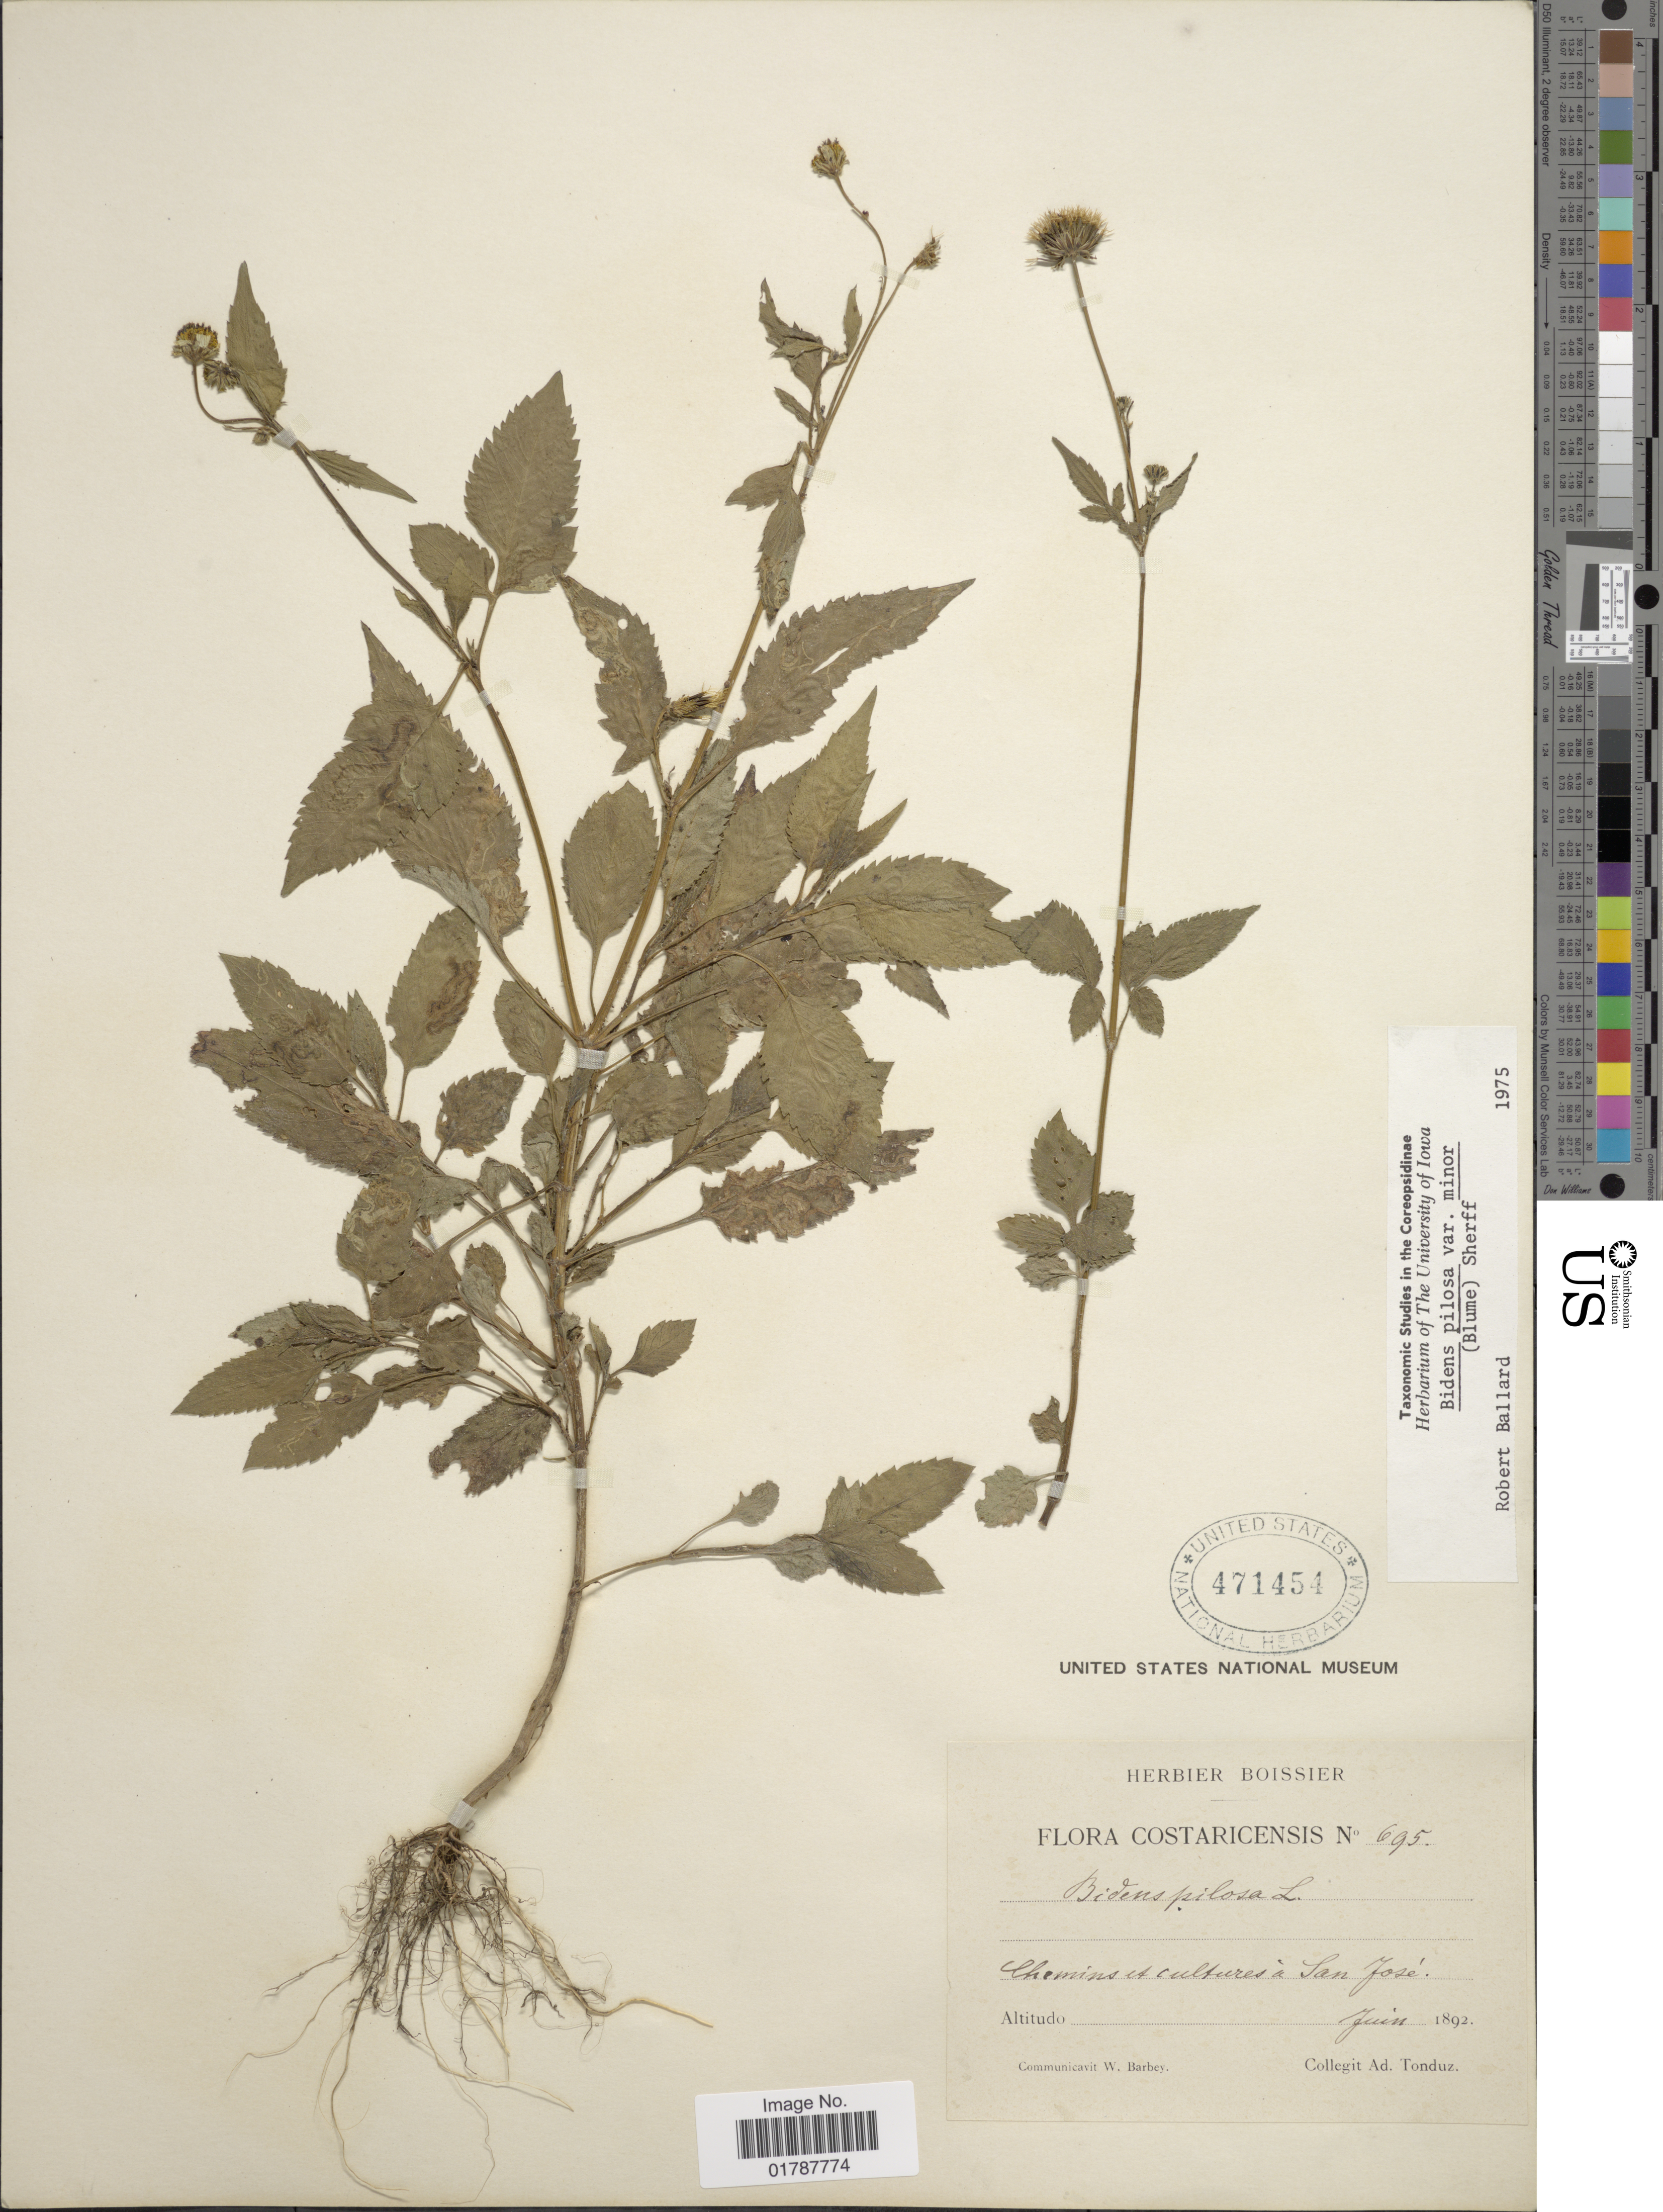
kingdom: Plantae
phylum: Tracheophyta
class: Magnoliopsida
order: Asterales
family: Asteraceae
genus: Bidens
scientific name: Bidens pilosa var. minor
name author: (Blume) Sherff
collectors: A. Tonduz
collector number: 695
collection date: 1892-06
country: Costa Rica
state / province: San José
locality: Chemins et cultures a San Jose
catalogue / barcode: US 471454